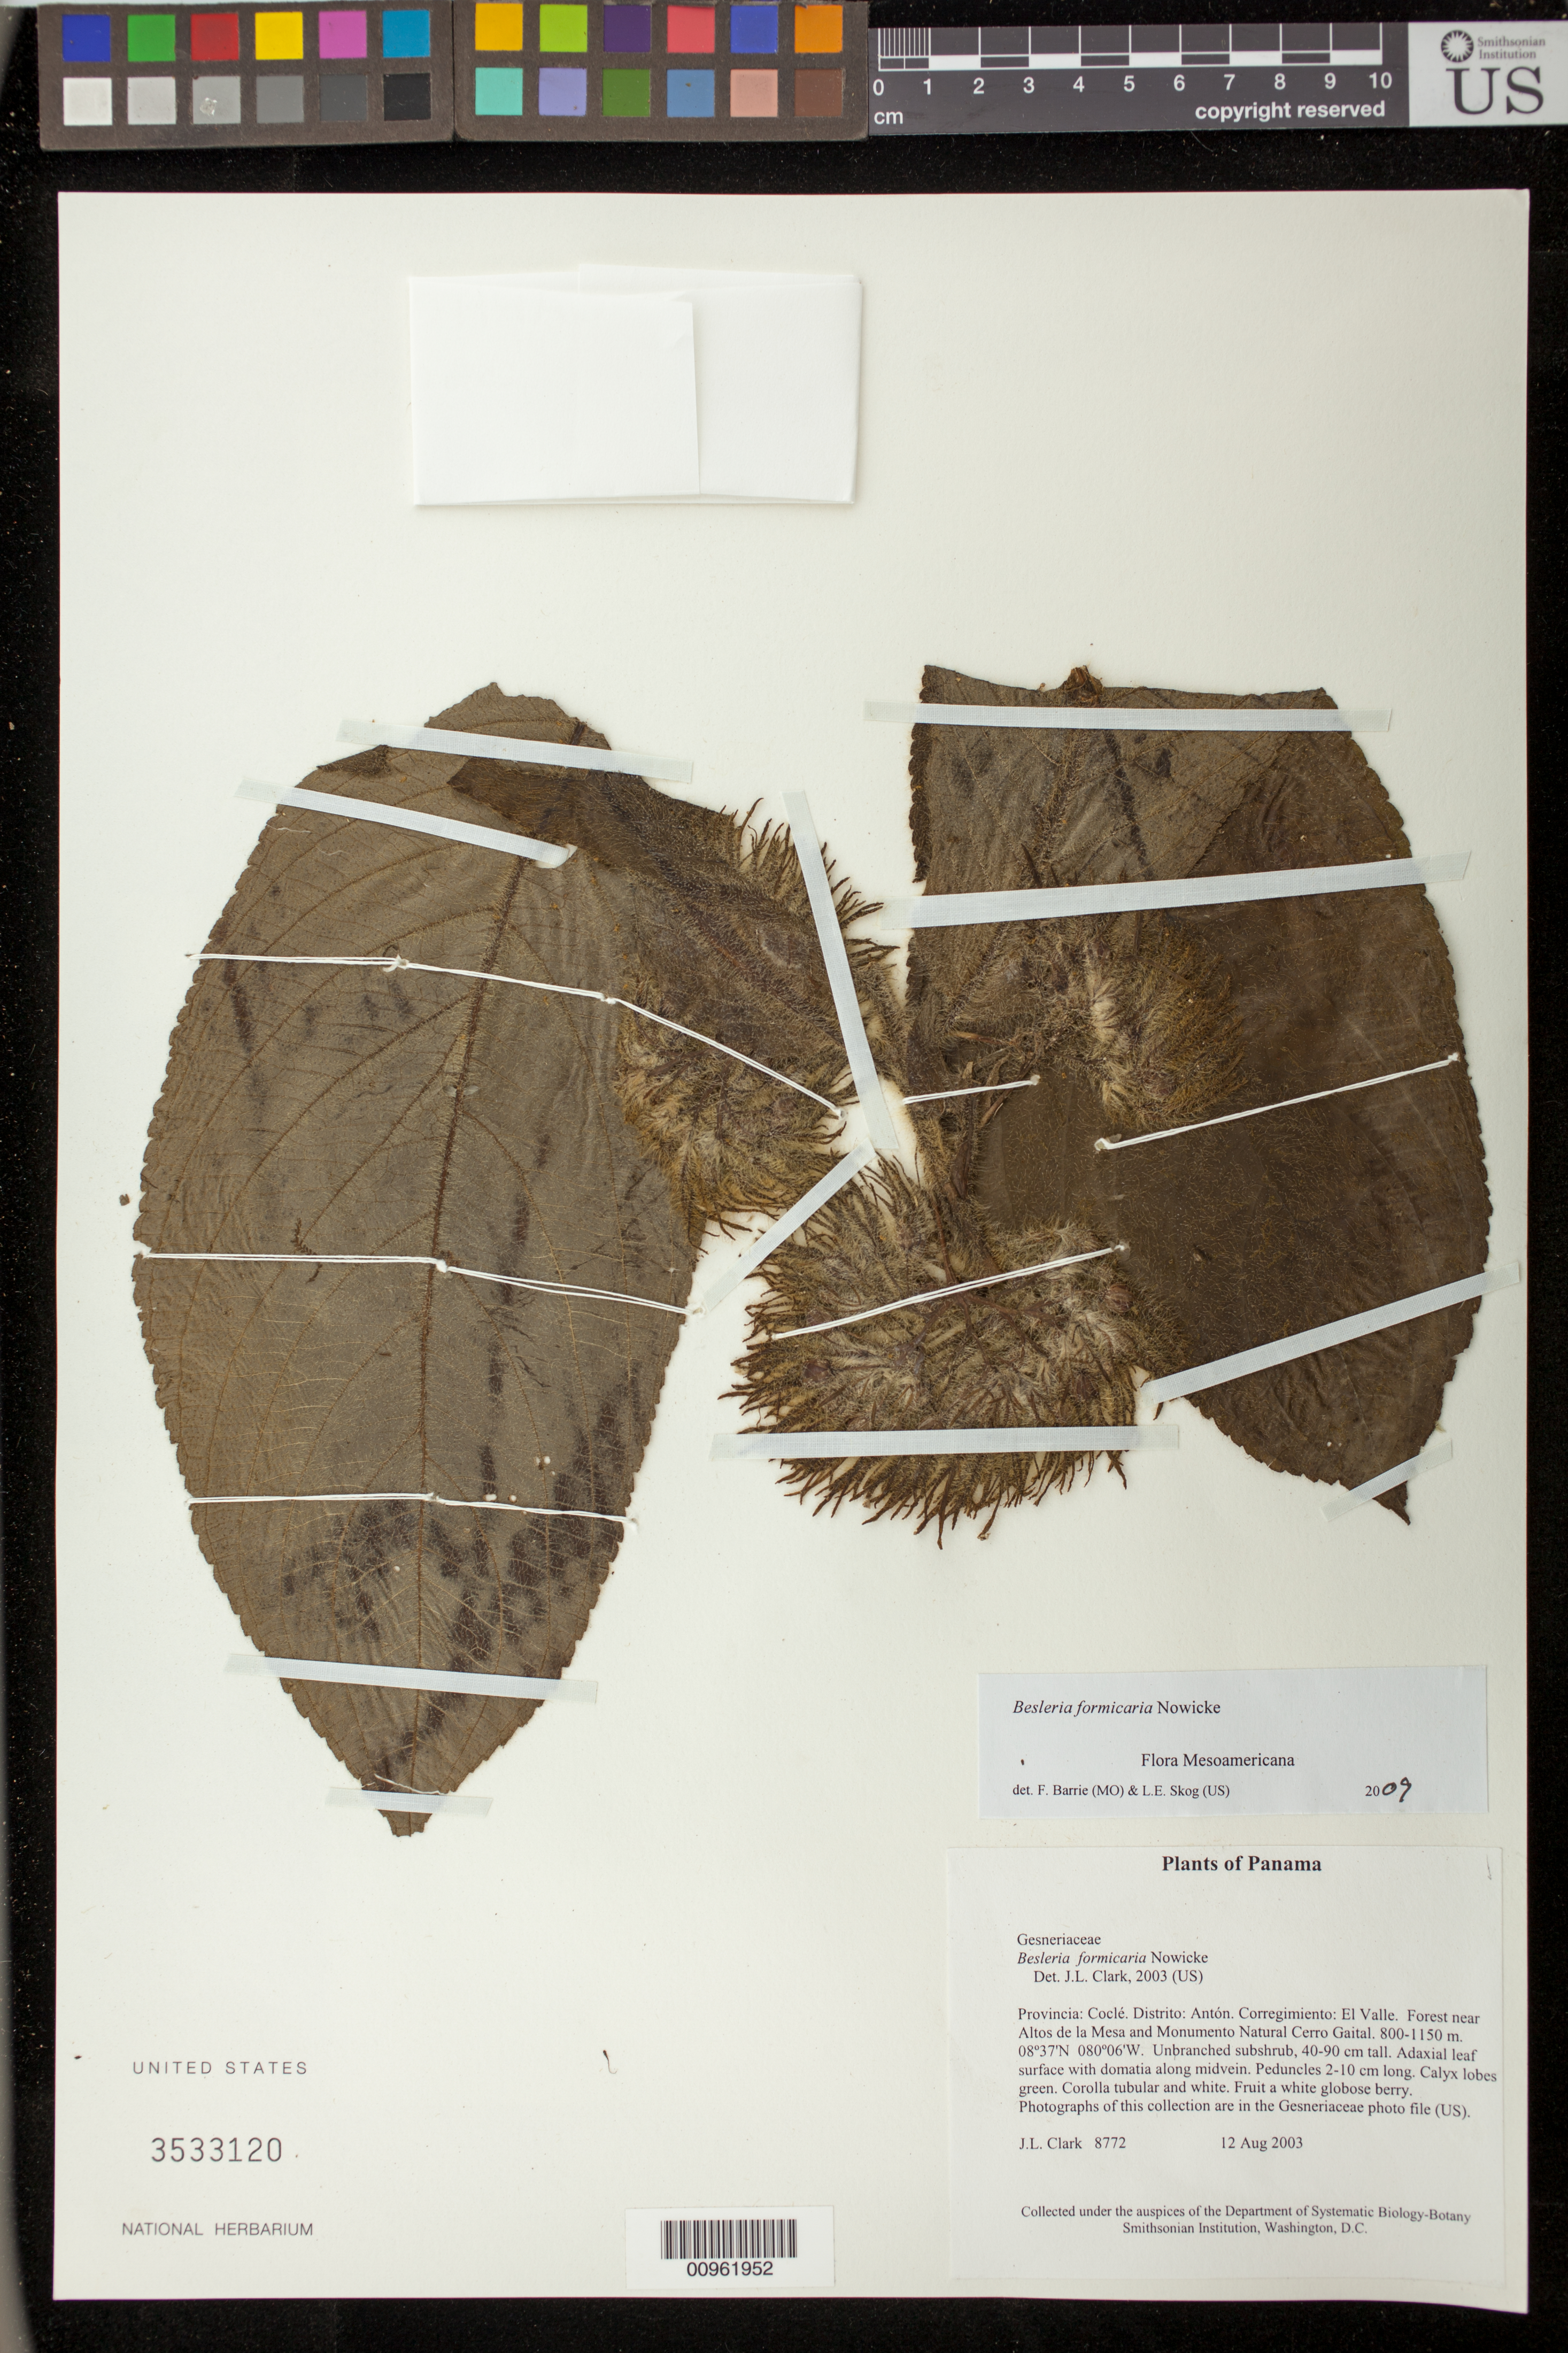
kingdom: Plantae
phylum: Tracheophyta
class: Magnoliopsida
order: Lamiales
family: Gesneriaceae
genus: Besleria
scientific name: Besleria formicaria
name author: Nowicke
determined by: Clark, J. L., (SEL), The Marie Selby Botanical Garden (UNITED STATES)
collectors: J. L. Clark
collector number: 8772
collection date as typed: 12 Aug 2003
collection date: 2003-08-12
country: Panama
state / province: Coclé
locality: Antón. Corregimiento: El Valle. Forest near Altos de la Mesa and Monumento Natural Cerro Gaital.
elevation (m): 800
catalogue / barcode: US 3533120